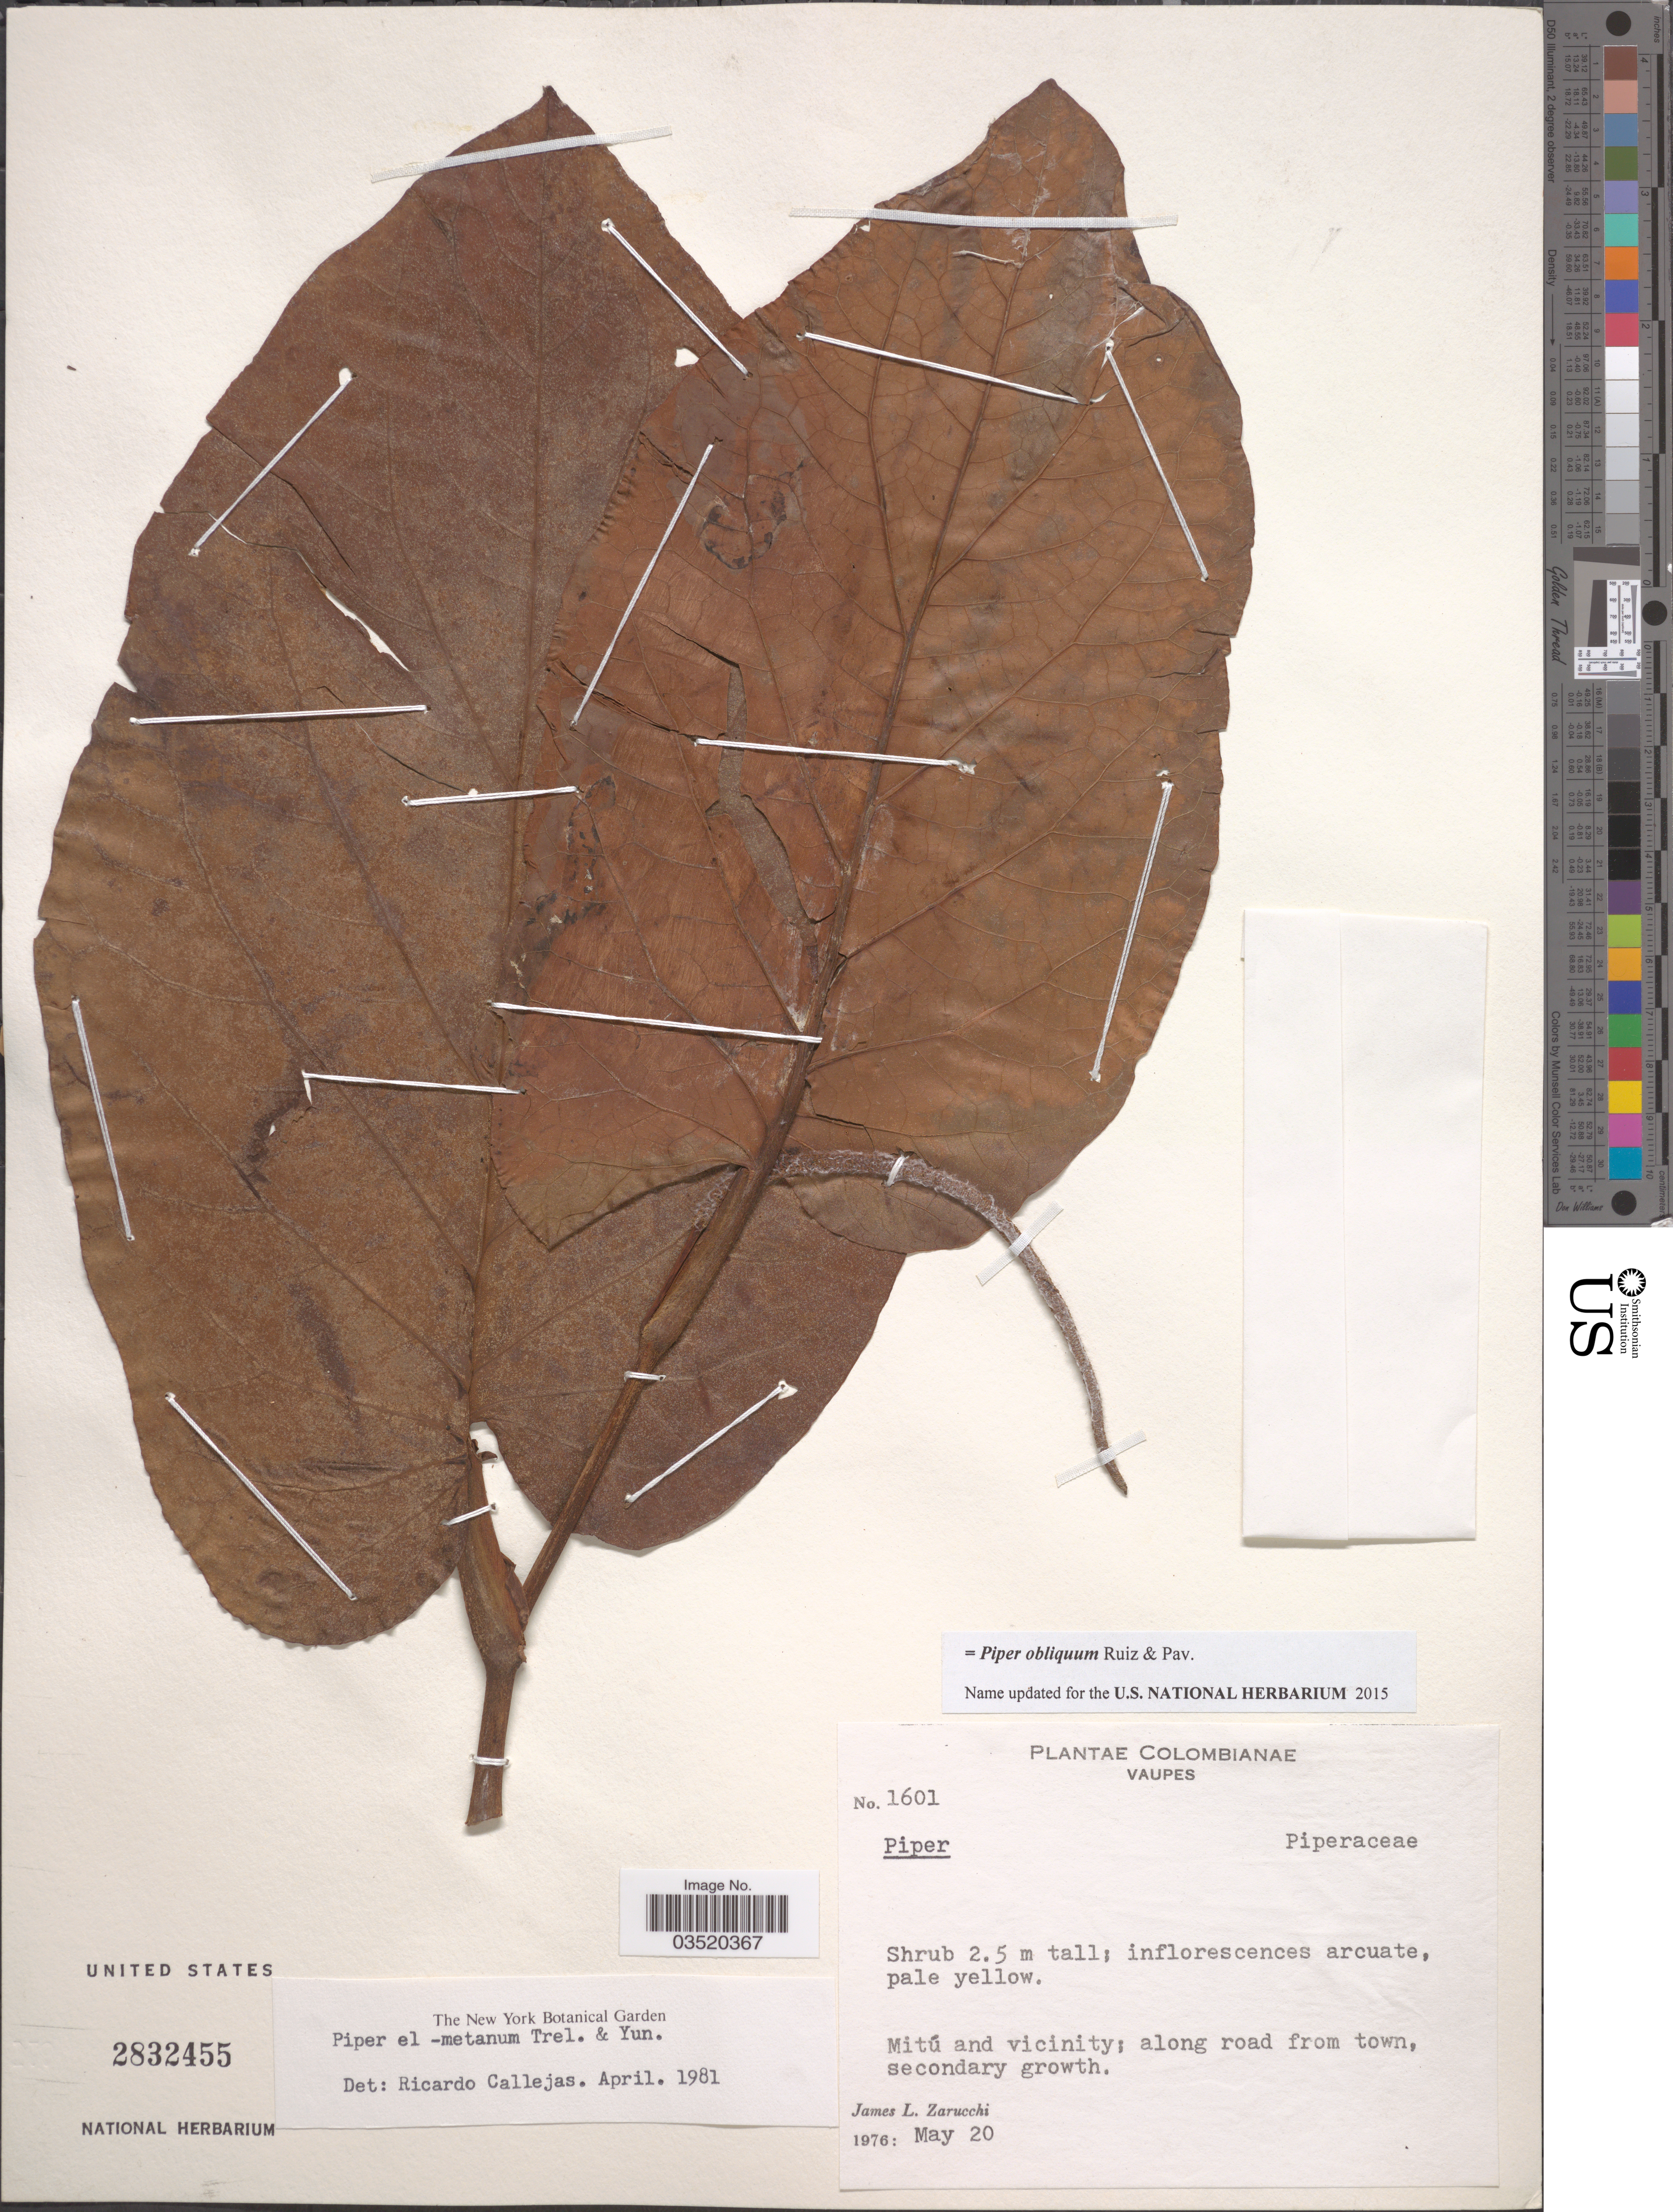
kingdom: Plantae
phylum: Tracheophyta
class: Magnoliopsida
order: Piperales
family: Piperaceae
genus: Piper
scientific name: Piper obliquum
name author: Ruiz & Pav.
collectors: J. L. Zarucchi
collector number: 1601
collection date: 1976-05-20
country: Colombia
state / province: Vaupés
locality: Mitú and vicinity; along road from town.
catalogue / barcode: US 2832455